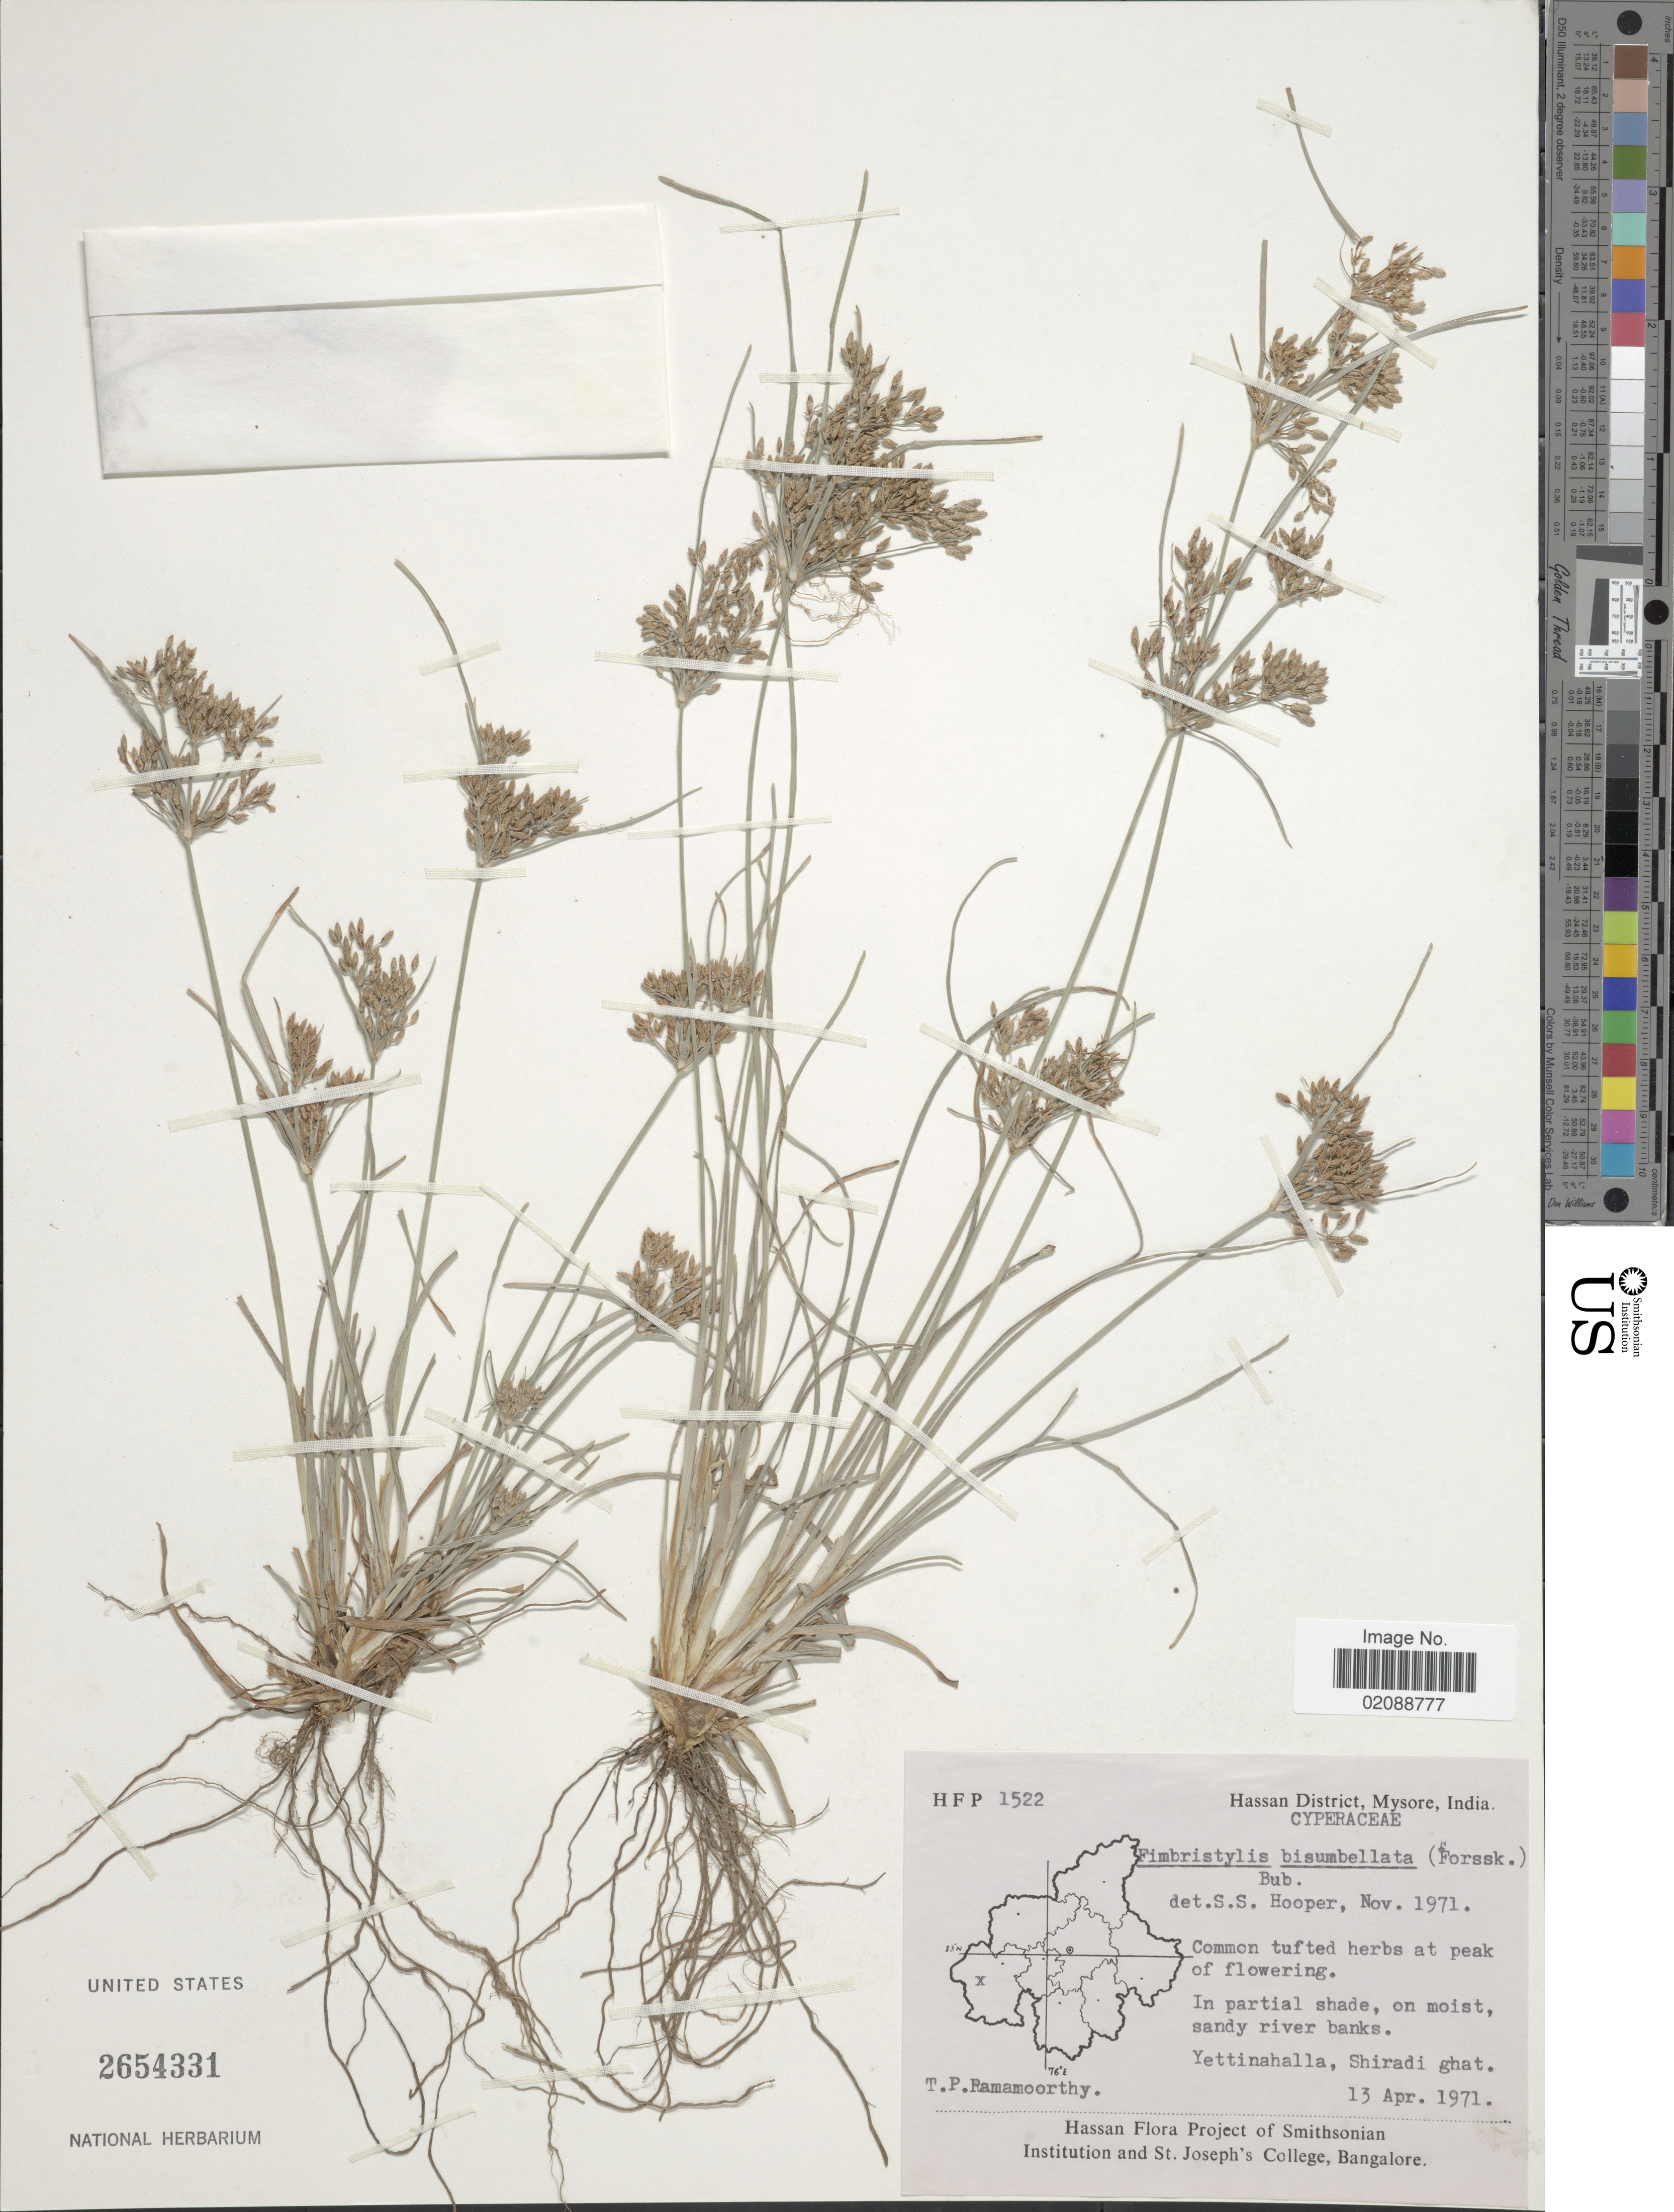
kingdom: Plantae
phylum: Tracheophyta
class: Liliopsida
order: Poales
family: Cyperaceae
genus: Fimbristylis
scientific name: Fimbristylis bisumbellata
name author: (Forssk.) Bubani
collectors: T. P. Ramamoorthy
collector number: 1522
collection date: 1971-04-13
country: India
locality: Hassan District, Mysore, Yettinahalla, Shiradi ghat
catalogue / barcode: US 2654331